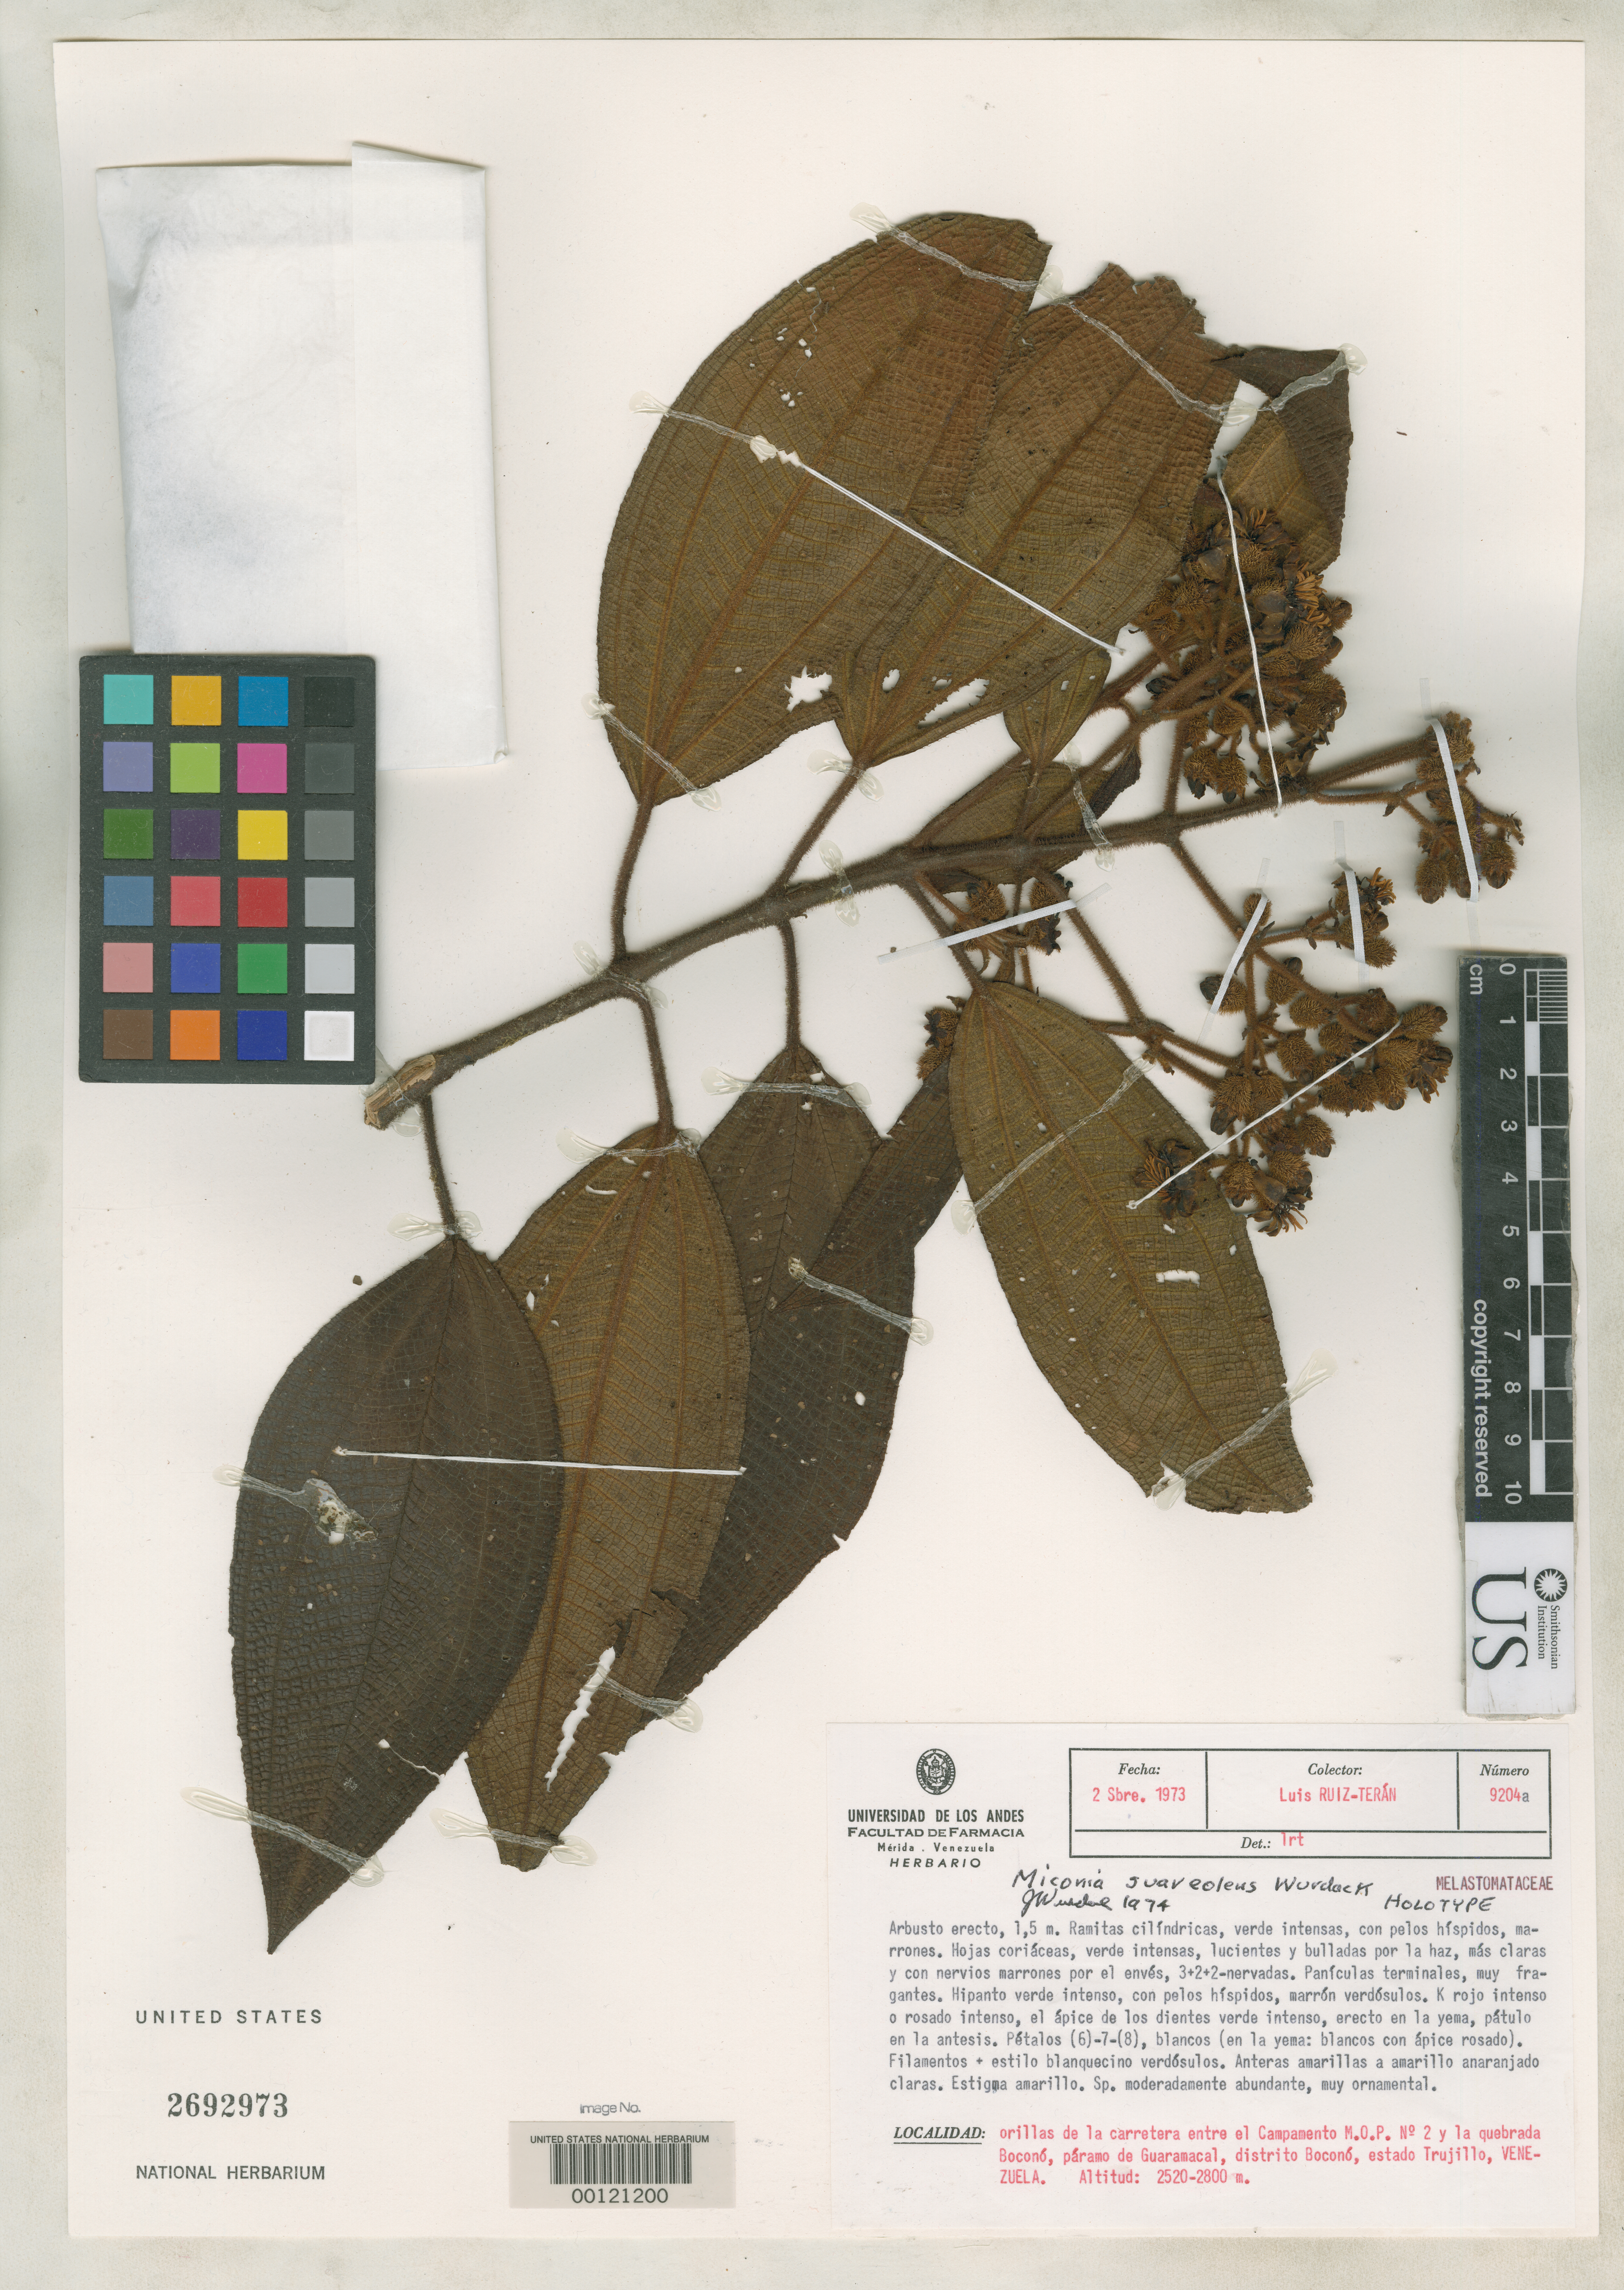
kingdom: Plantae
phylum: Tracheophyta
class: Magnoliopsida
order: Myrtales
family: Melastomataceae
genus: Miconia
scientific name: Miconia suaveolens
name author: Wurdack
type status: Holotype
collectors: L. E. Ruíz-Terán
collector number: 9204 A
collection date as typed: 02 Sep 1973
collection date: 1973-09-02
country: Venezuela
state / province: Trujillo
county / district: Boconó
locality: Paramo de Guaramacal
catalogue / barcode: US 2692973